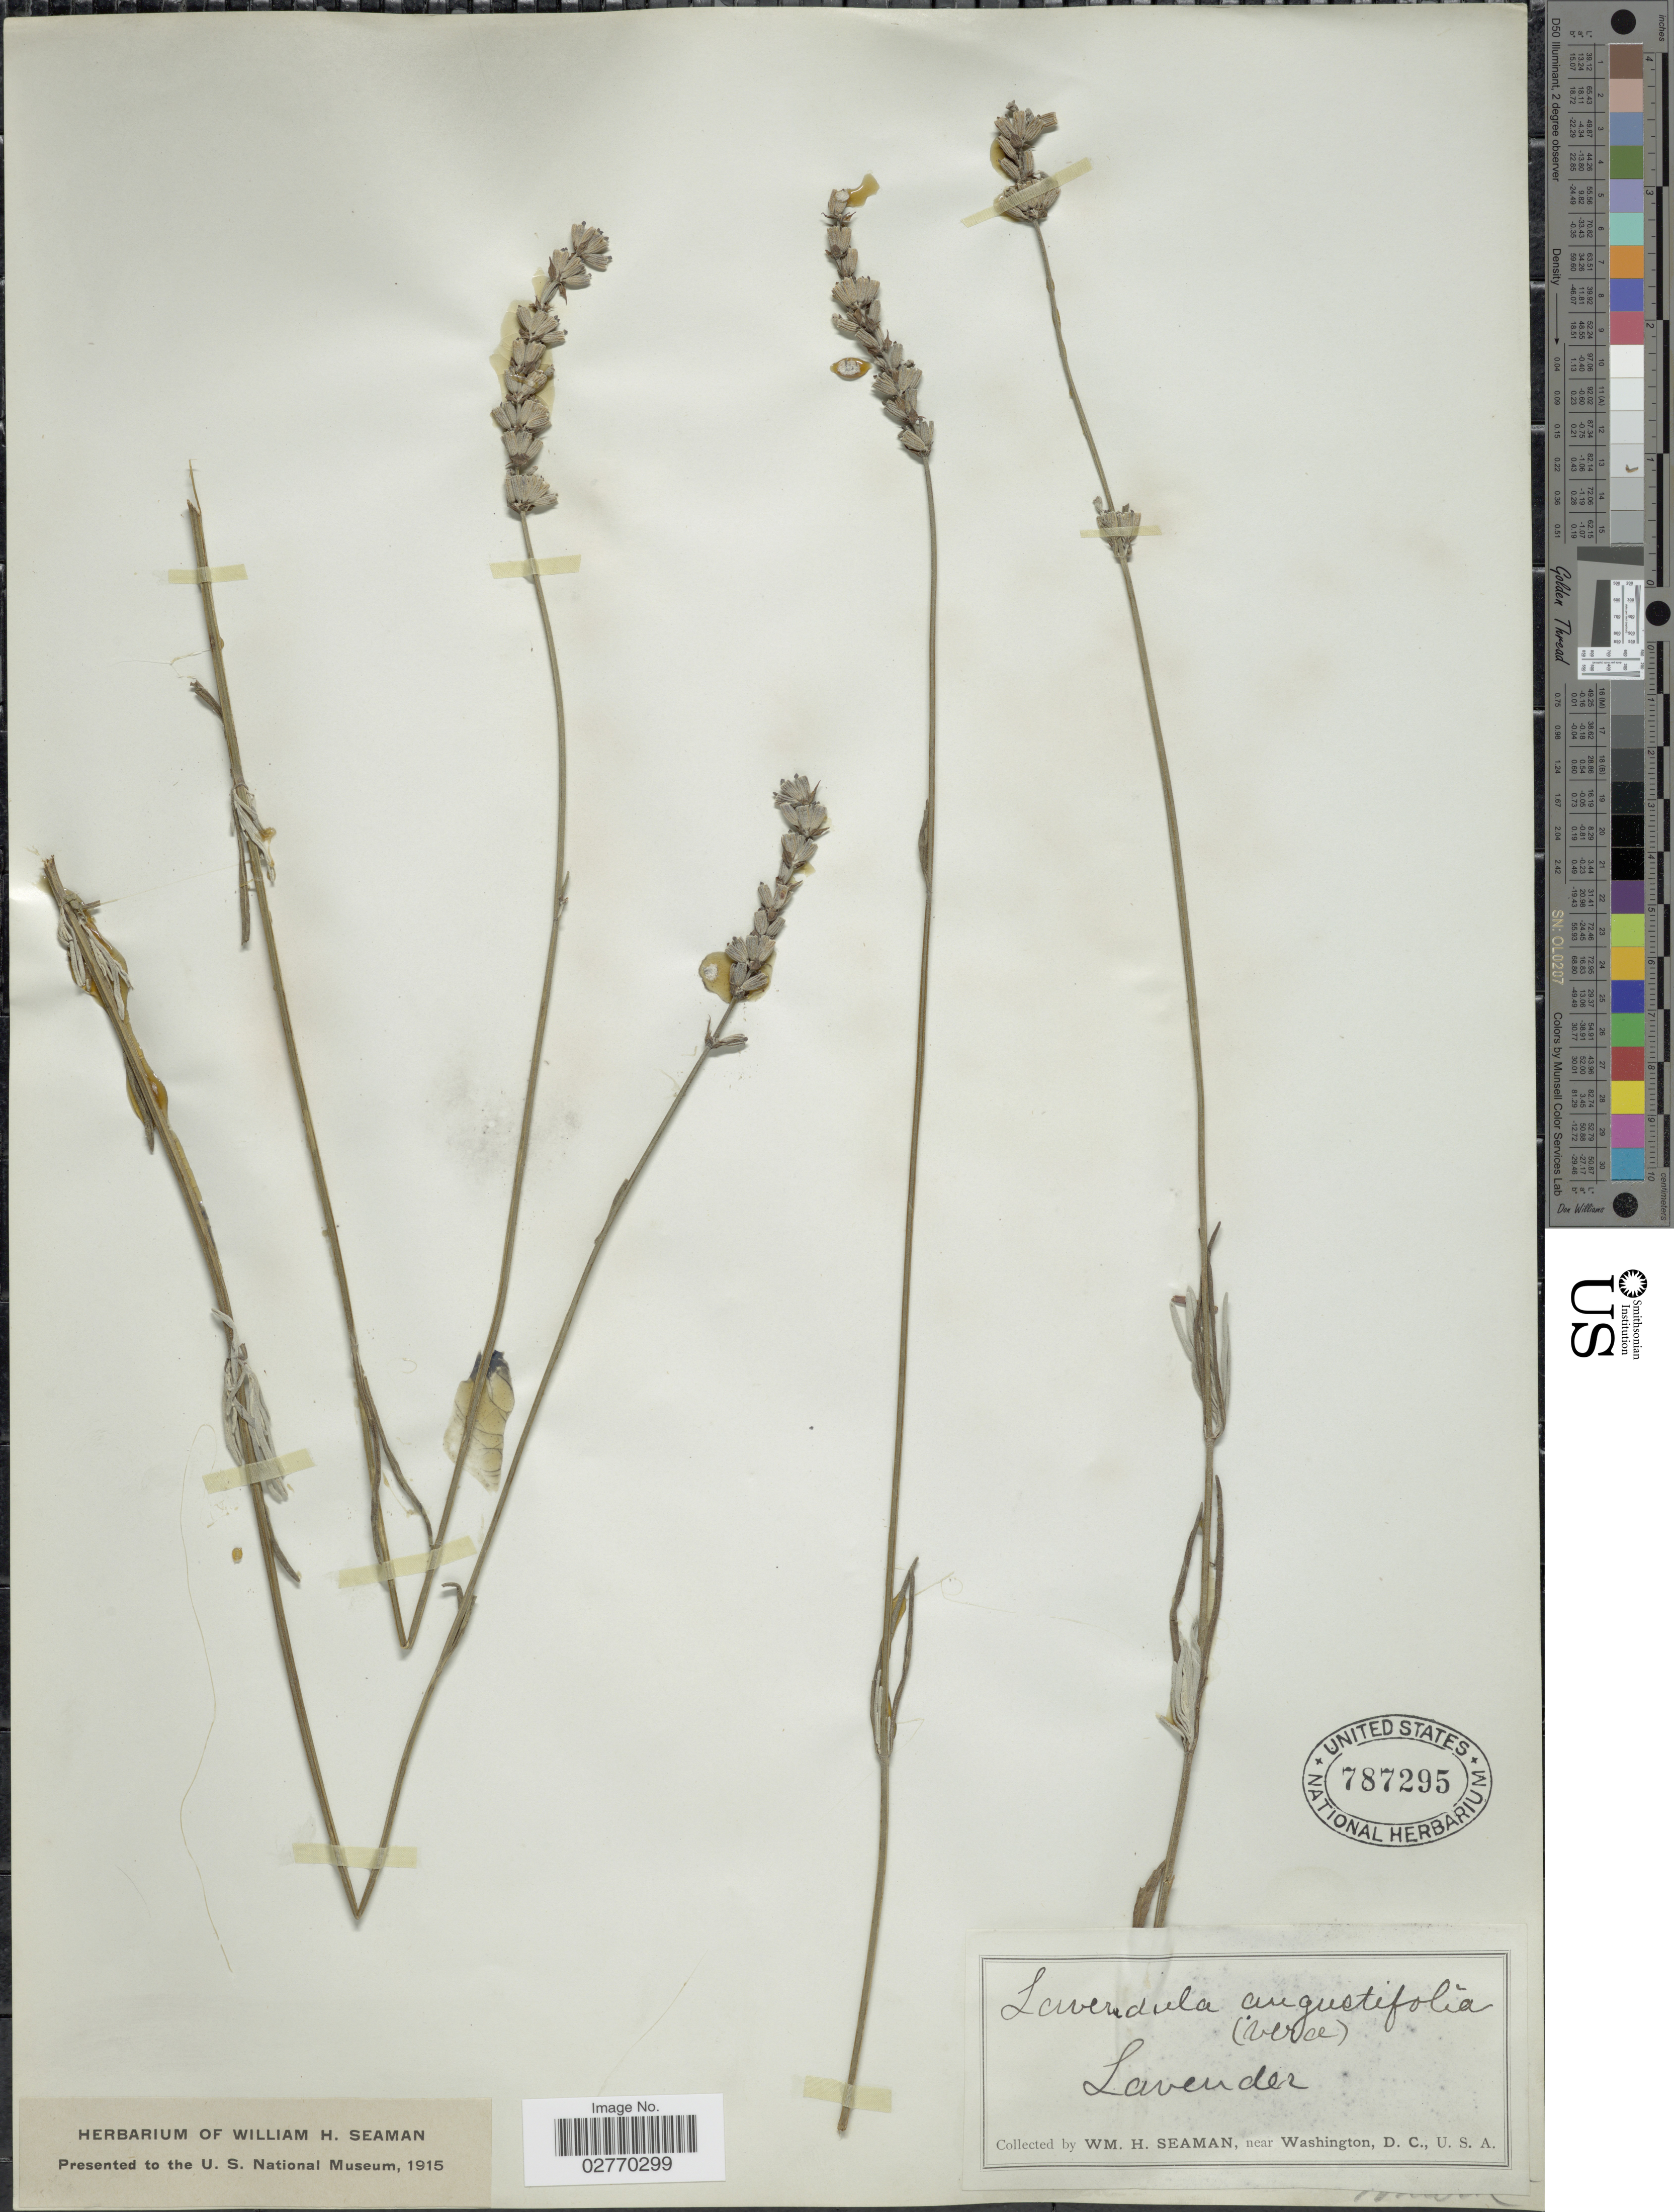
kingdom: Plantae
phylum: Tracheophyta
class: Magnoliopsida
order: Lamiales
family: Lamiaceae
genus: Lavandula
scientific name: Lavandula angustifolia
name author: Mill.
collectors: W. Seaman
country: United States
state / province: District of Columbia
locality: Near Washington, D. C.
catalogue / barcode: US 787295